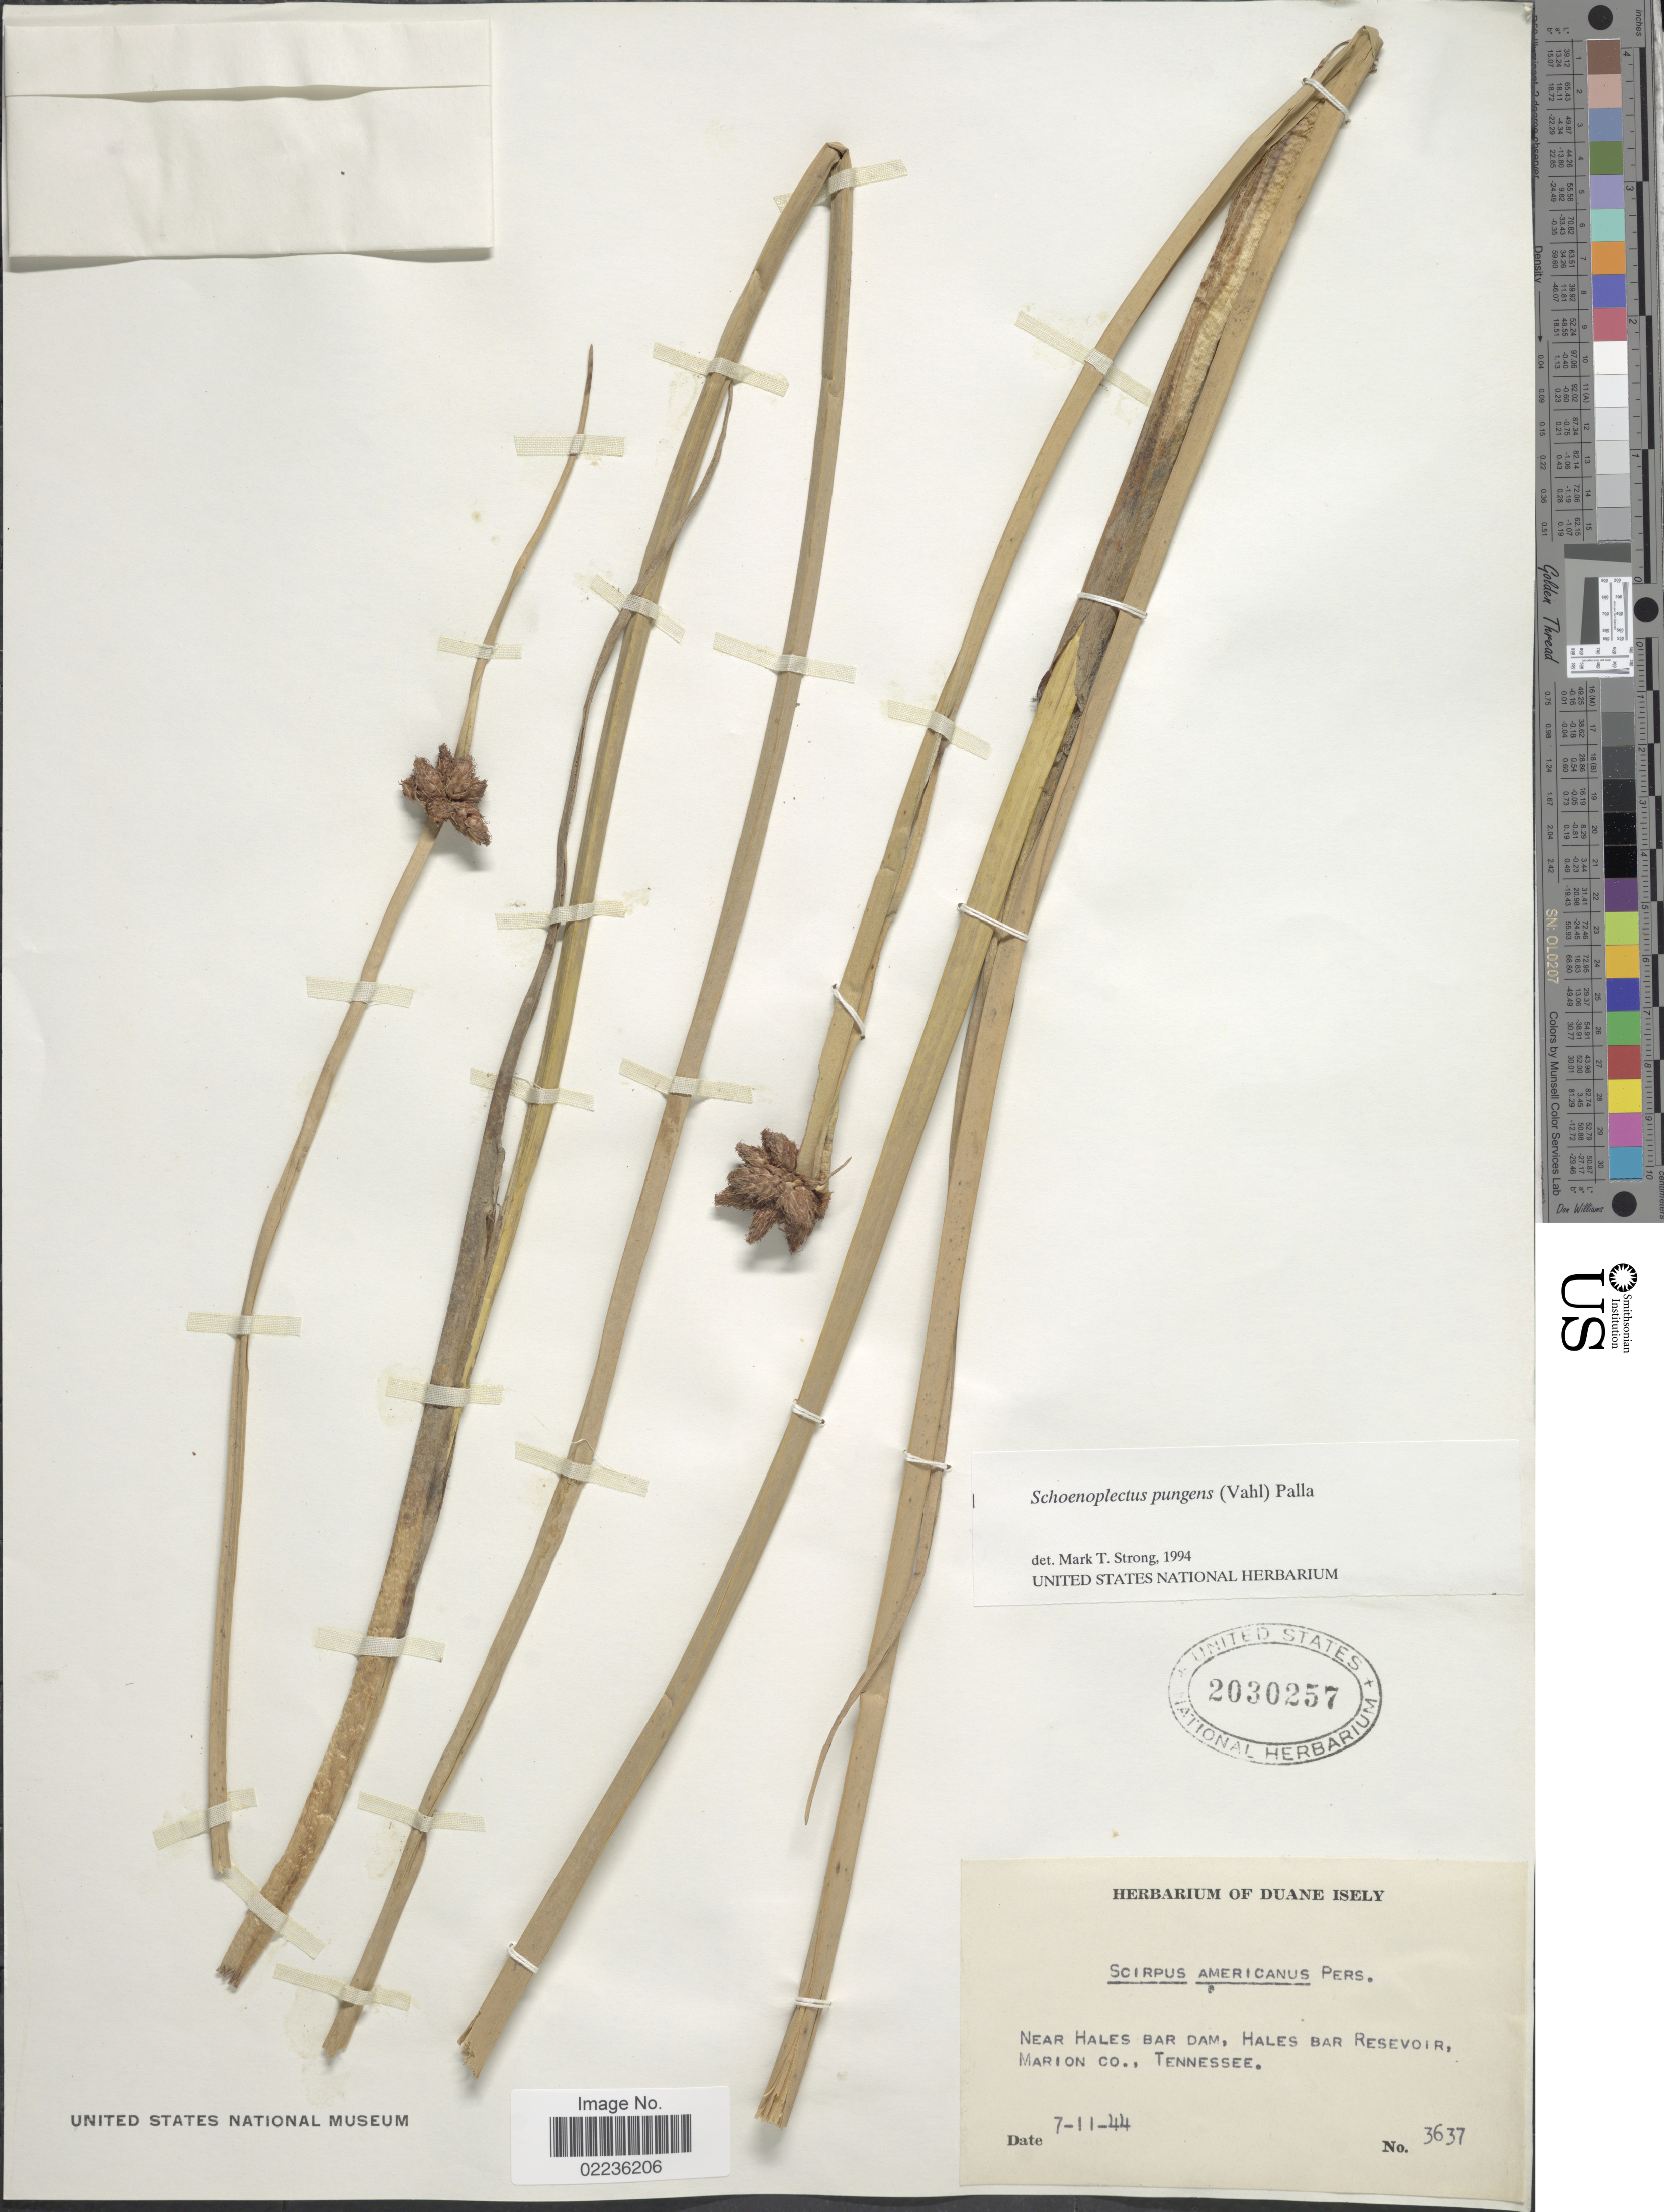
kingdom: Plantae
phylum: Tracheophyta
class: Liliopsida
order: Poales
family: Cyperaceae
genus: Schoenoplectus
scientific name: Schoenoplectus pungens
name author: (Vahl) Palla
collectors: ex. herb. Duane Isely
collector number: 3637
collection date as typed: Transcribed d/m/y: 11/7/44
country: United States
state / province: Tennessee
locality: Near Hales Bar Dam, Hales Bar Reservoir, Marion Co.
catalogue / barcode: US 2030257